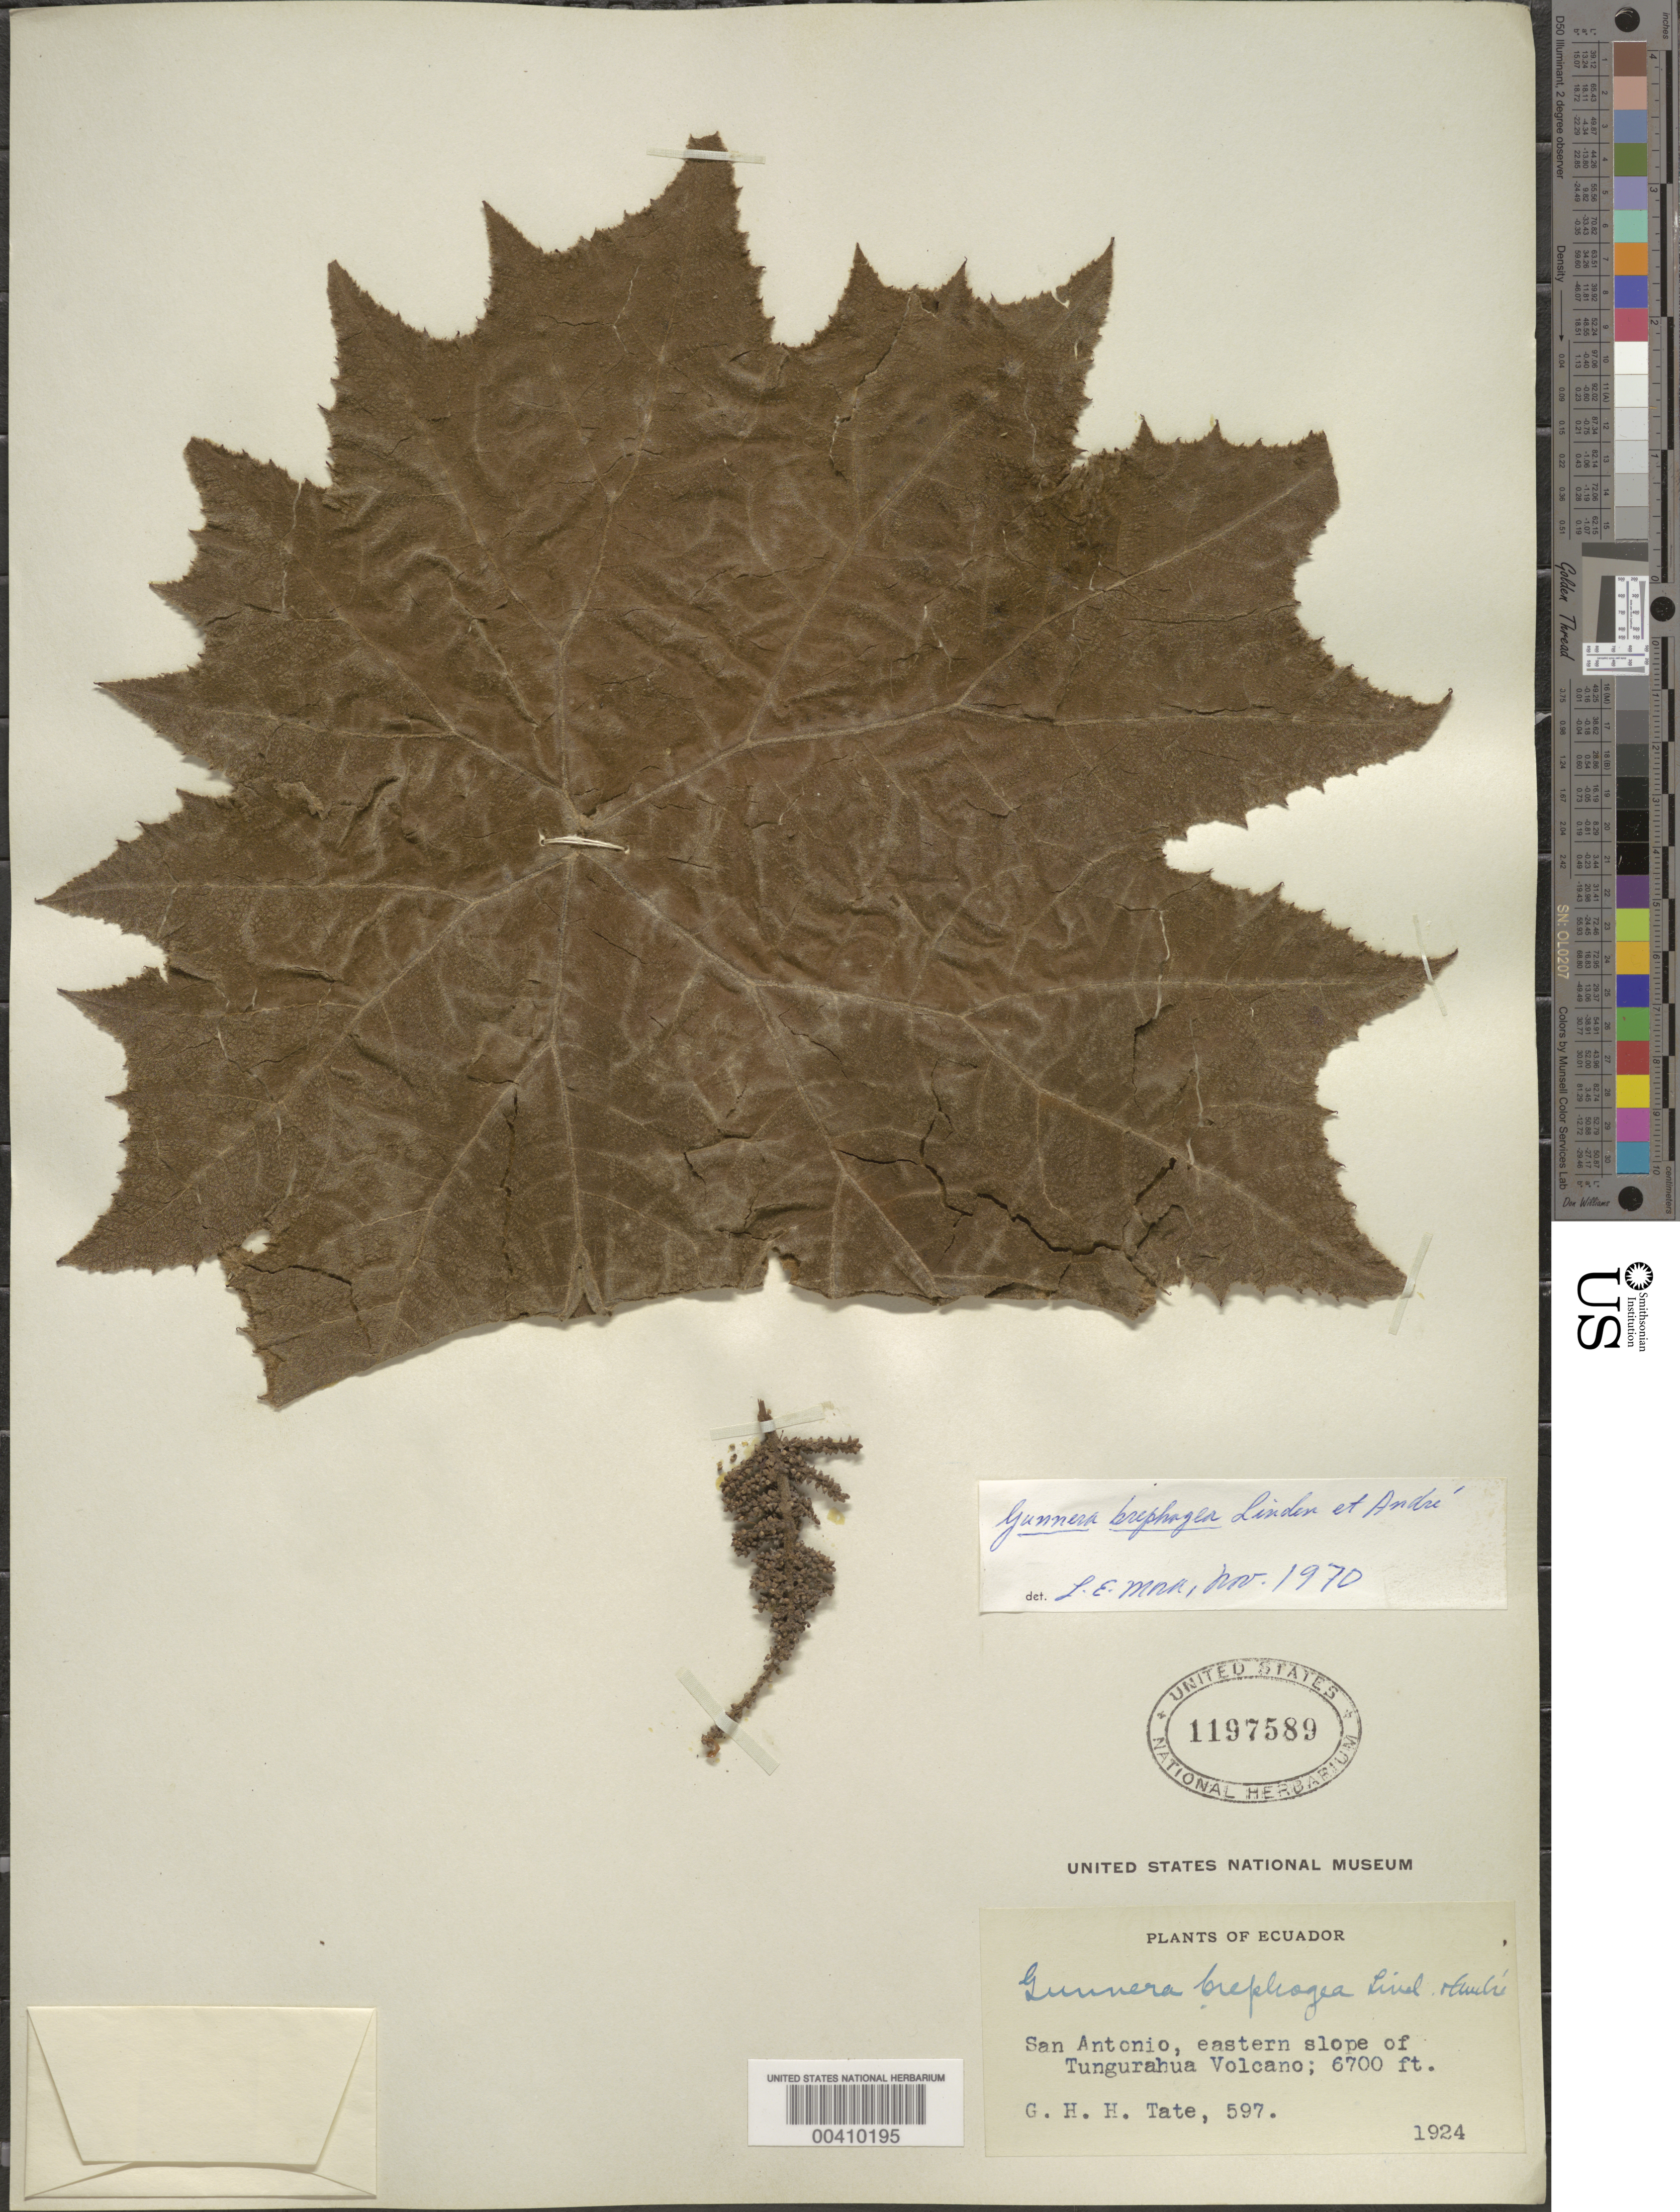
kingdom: Plantae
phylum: Tracheophyta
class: Magnoliopsida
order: Gunnerales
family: Gunneraceae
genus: Gunnera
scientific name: Gunnera brephogea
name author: B.L. Linden & André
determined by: Mora-Osejo, L. E.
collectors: G. H. H.Tate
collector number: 597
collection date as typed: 1924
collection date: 1924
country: Ecuador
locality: San Antonia, E slope of Tungurahua Volcano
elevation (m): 2042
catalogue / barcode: US 1197589